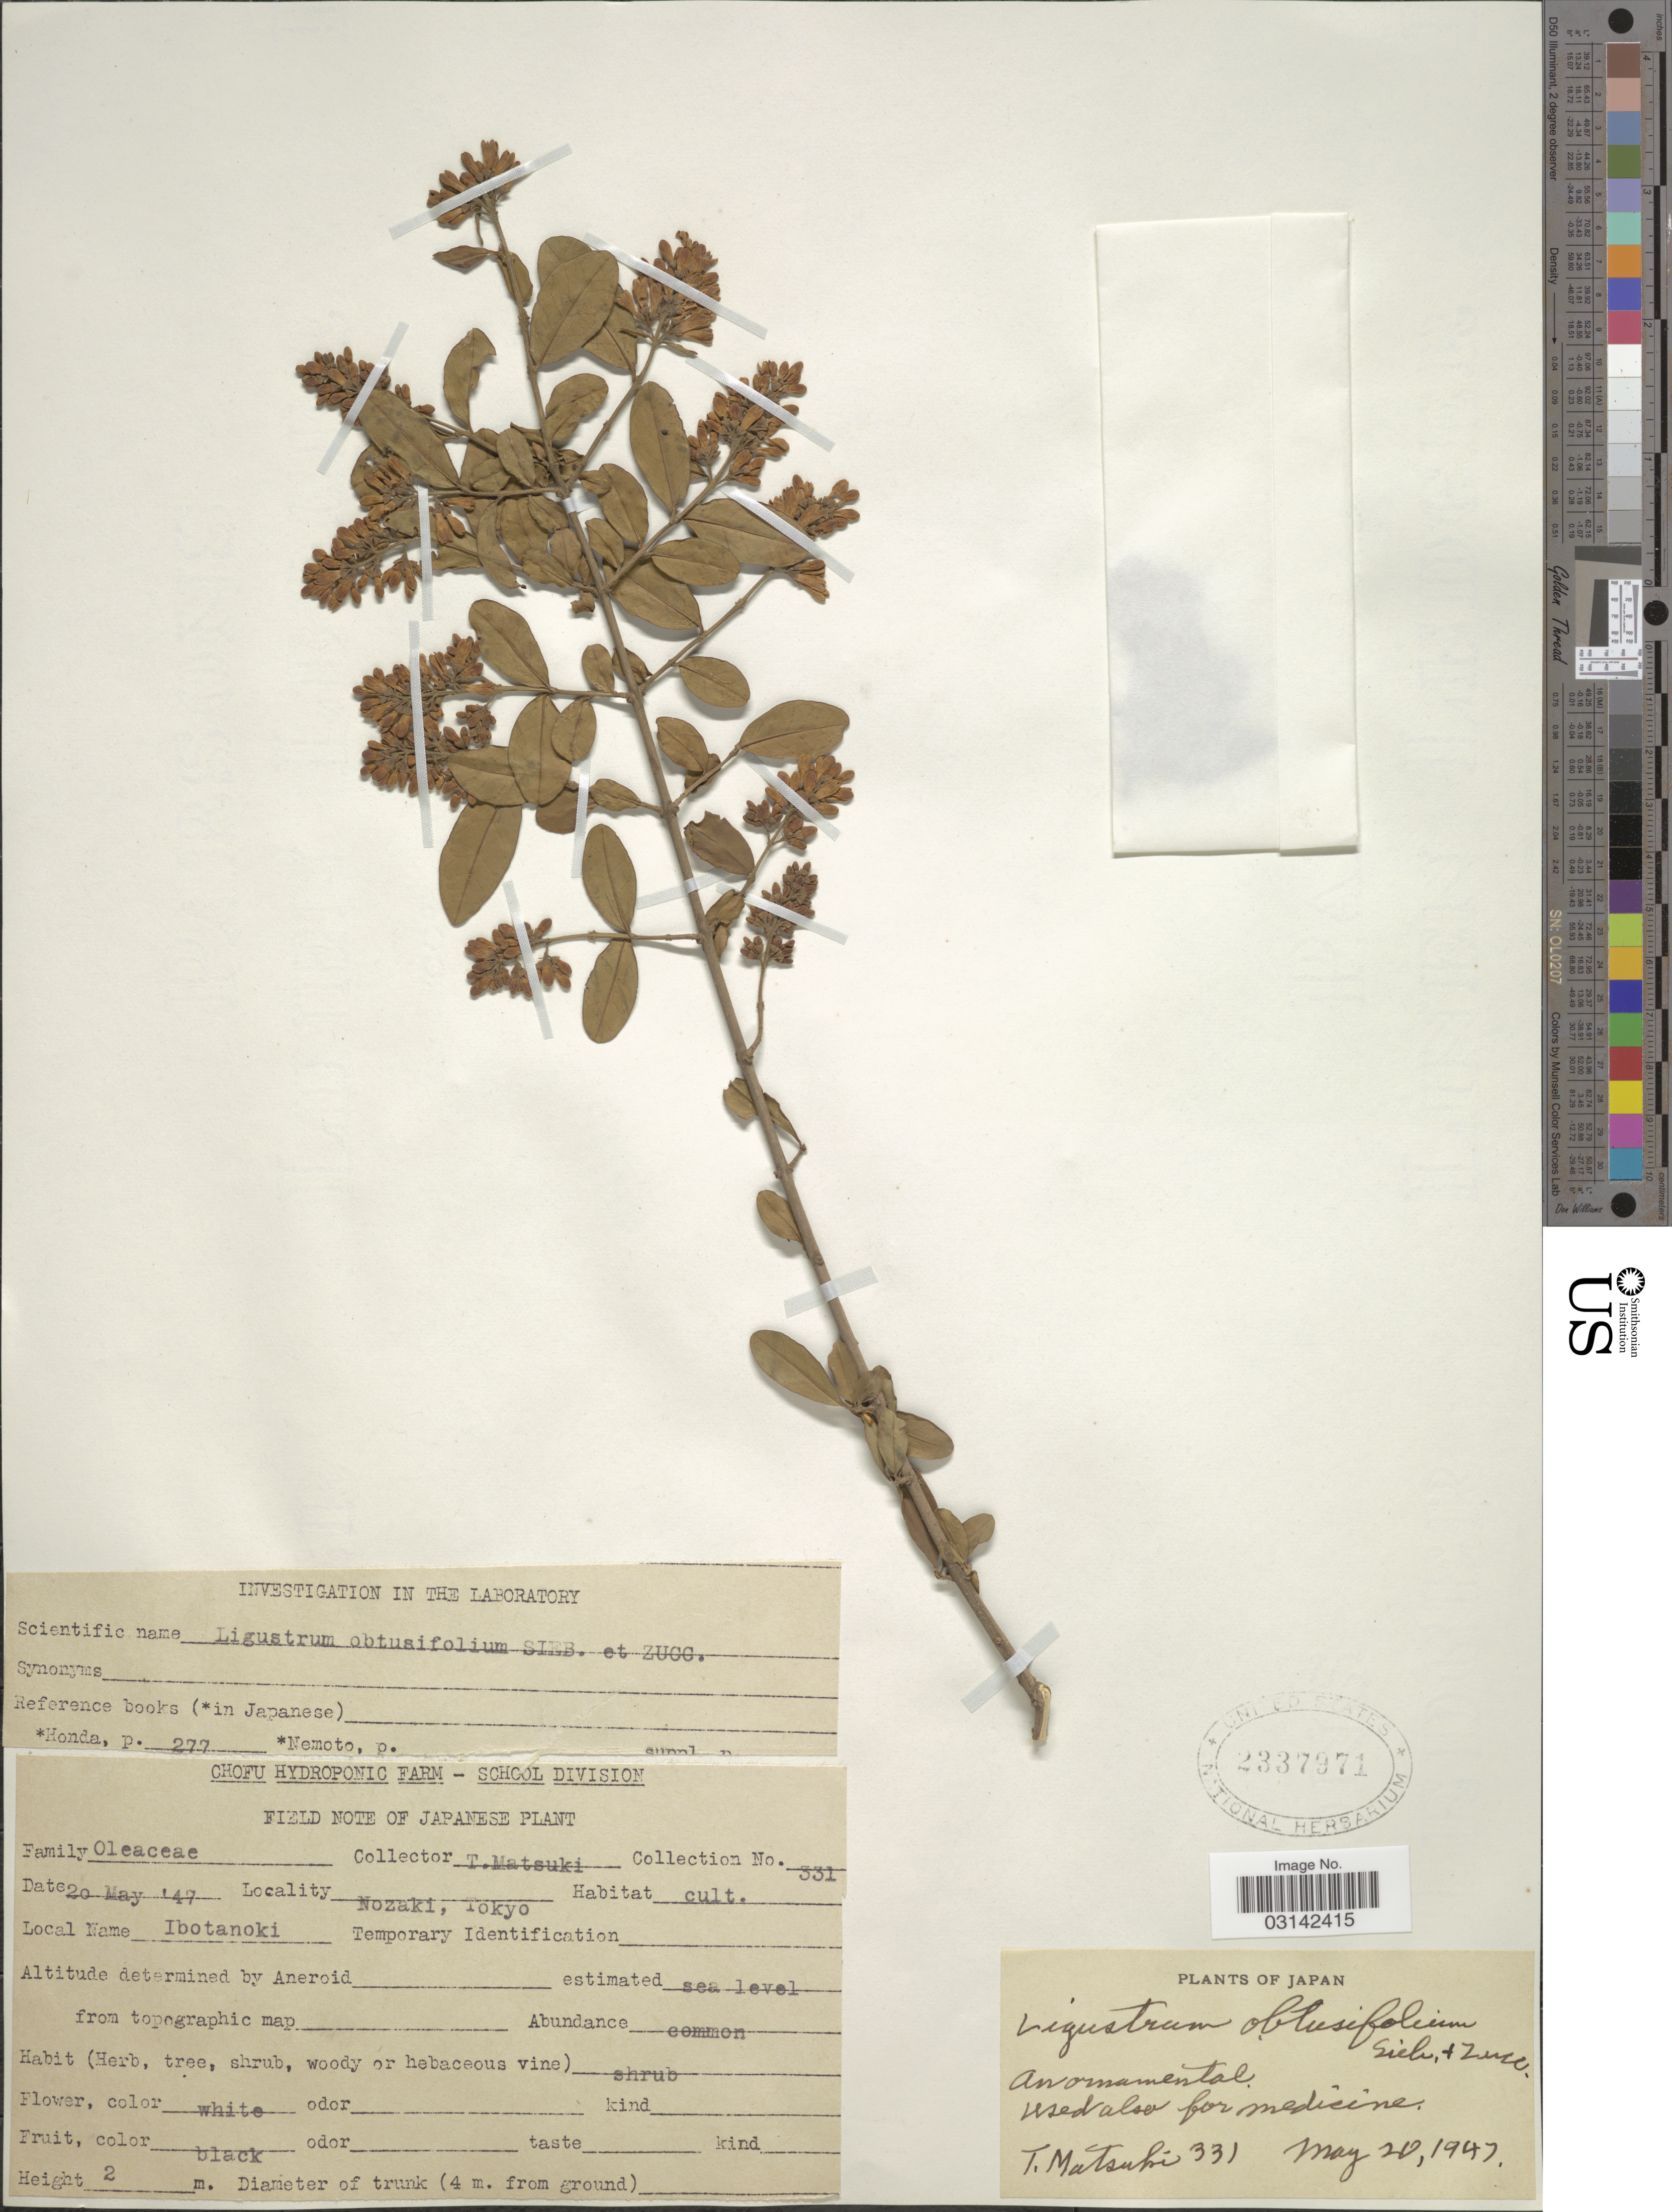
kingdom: Plantae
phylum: Tracheophyta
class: Magnoliopsida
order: Lamiales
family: Oleaceae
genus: Ligustrum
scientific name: Ligustrum ibota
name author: Siebold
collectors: T. Matsuki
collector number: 331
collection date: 1947-05-20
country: Japan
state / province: Tokyo, Federal City of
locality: Nozaki.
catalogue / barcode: US 2337971